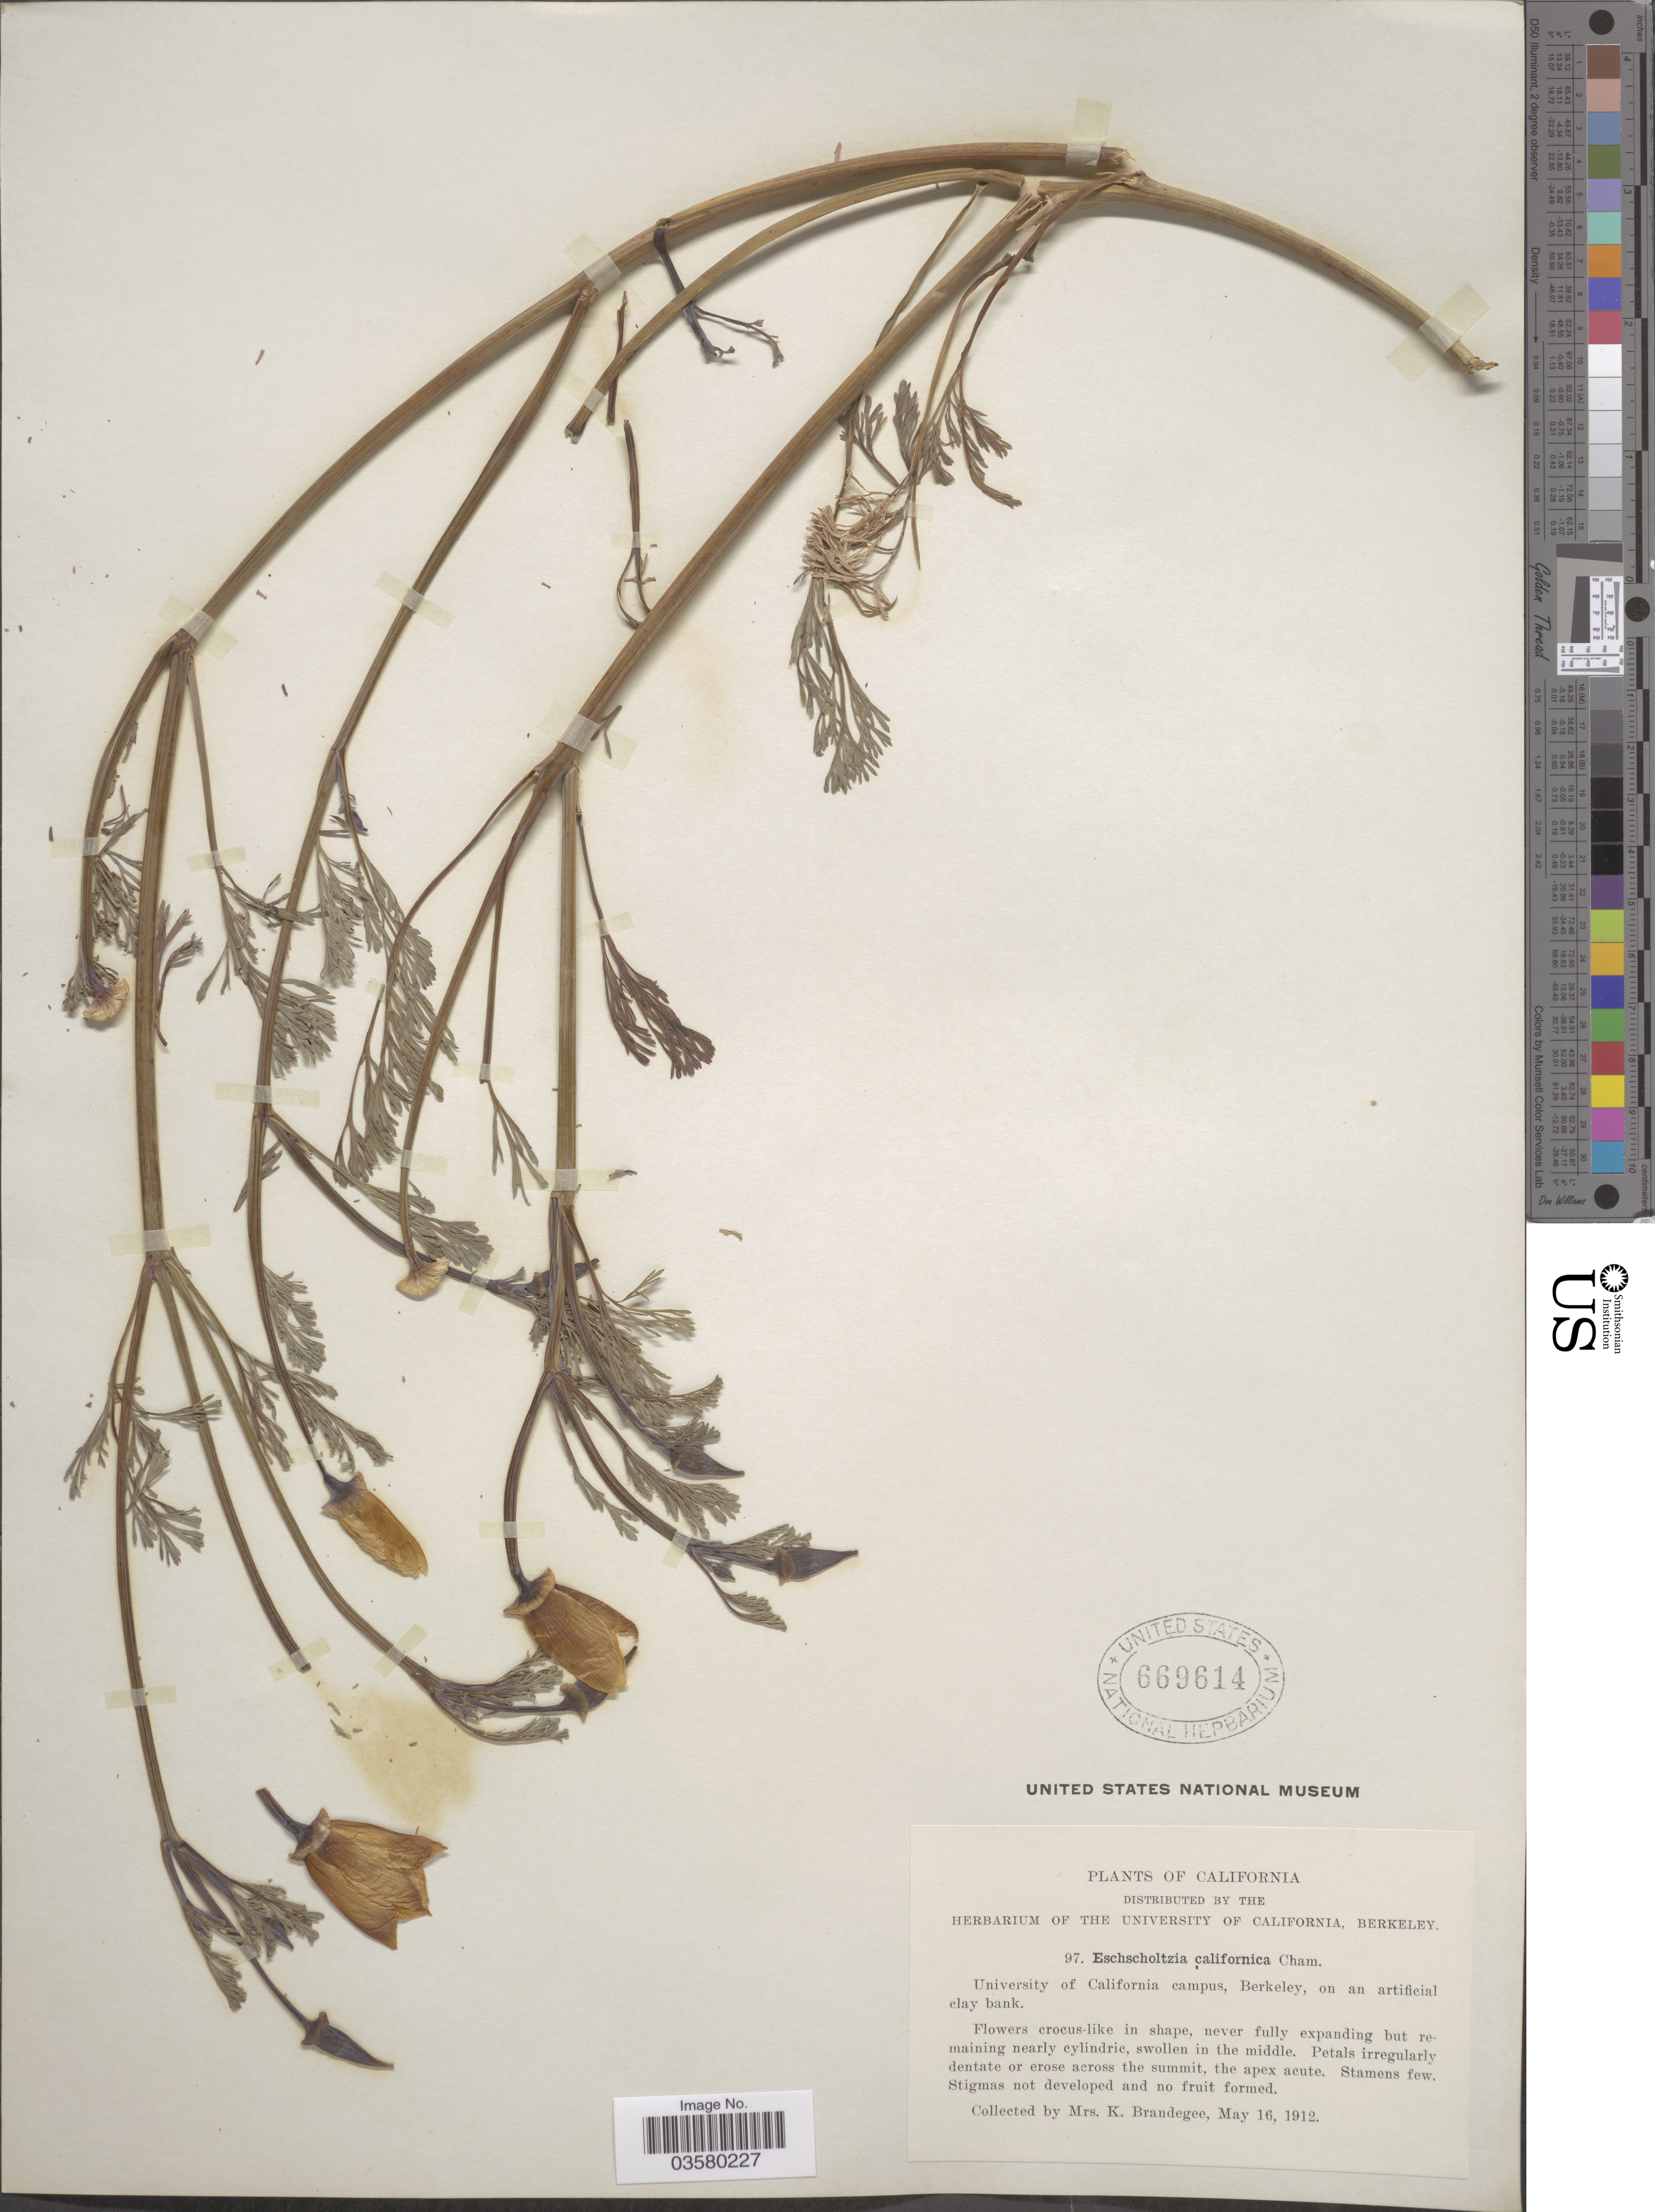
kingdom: Plantae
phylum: Tracheophyta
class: Magnoliopsida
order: Ranunculales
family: Papaveraceae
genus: Eschscholzia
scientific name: Eschscholzia californica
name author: Cham.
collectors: K. Brandegee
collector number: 97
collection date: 1912-05-16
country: United States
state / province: California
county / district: Alameda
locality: University of California campus, Berkeley, on an artificial clay bank.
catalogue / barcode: US 669614